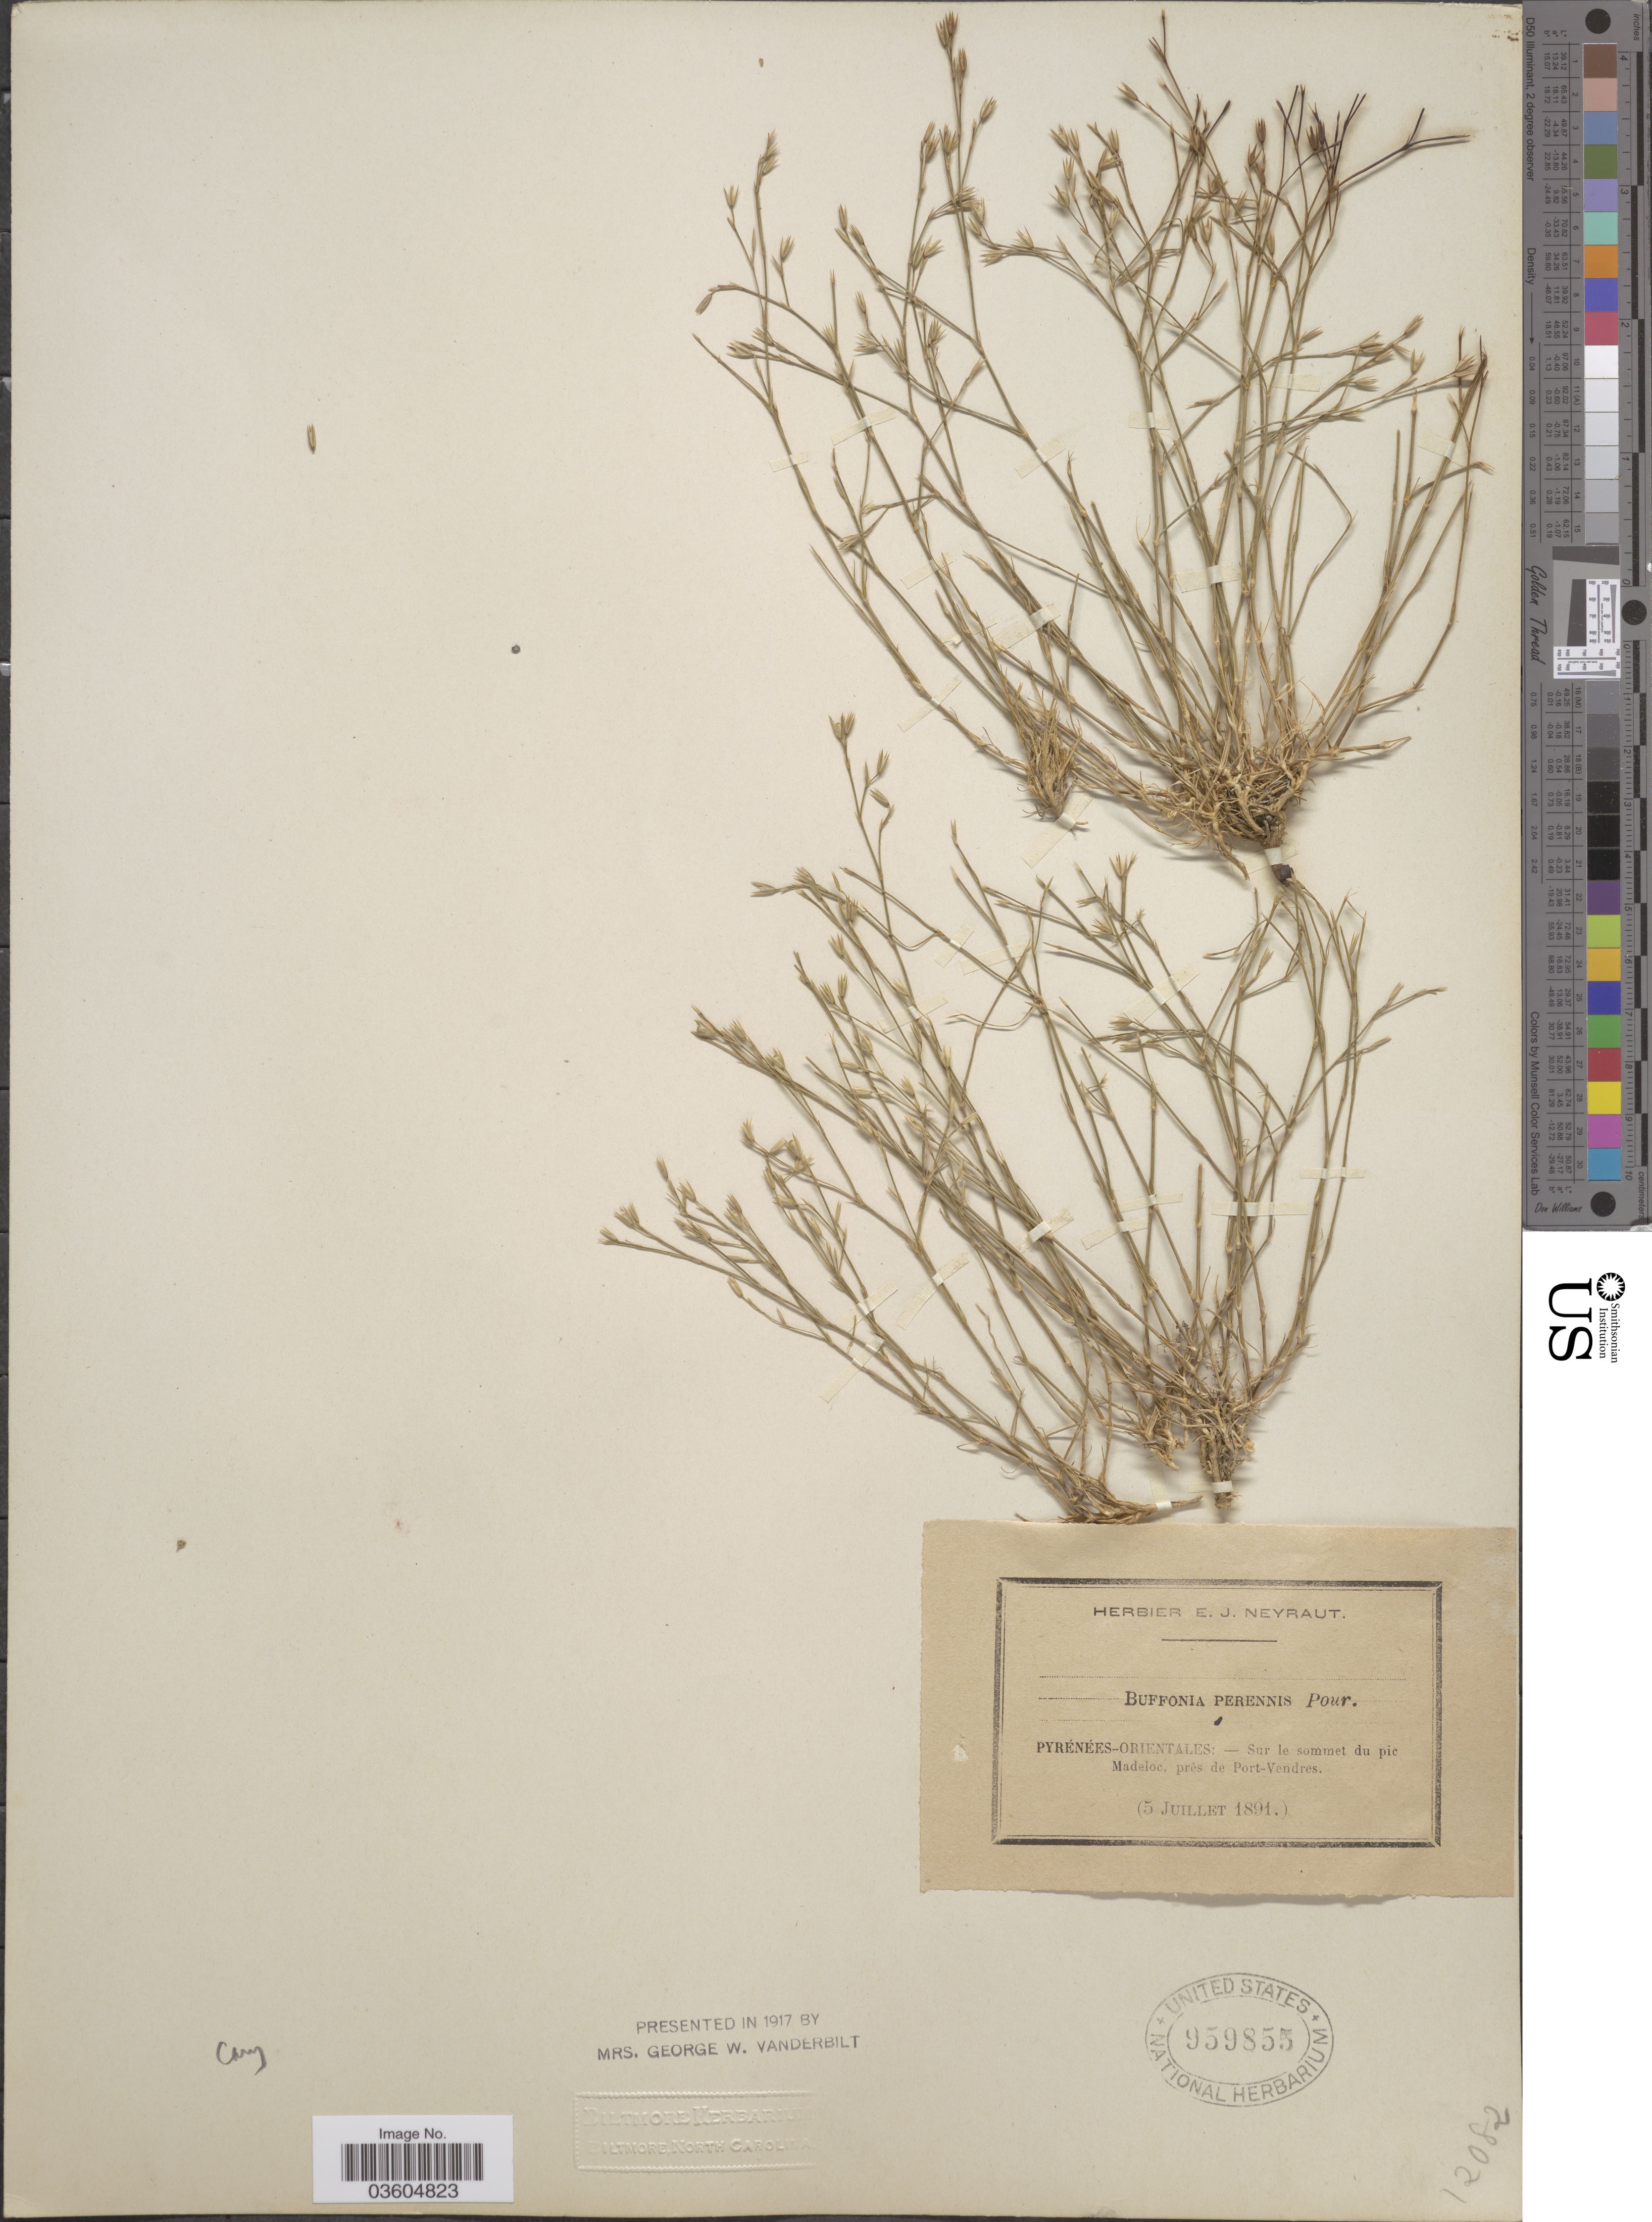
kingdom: Plantae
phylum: Tracheophyta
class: Magnoliopsida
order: Caryophyllales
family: Caryophyllaceae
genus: Bufonia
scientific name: Bufonia perennis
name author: Pourr.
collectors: ex herb. E. J. Neyraut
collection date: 1891-07-05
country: France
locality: Pyrénées-Orientales: - Sur le sommet du pic Madeloc, près de Port-Vendres.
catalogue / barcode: US 959855